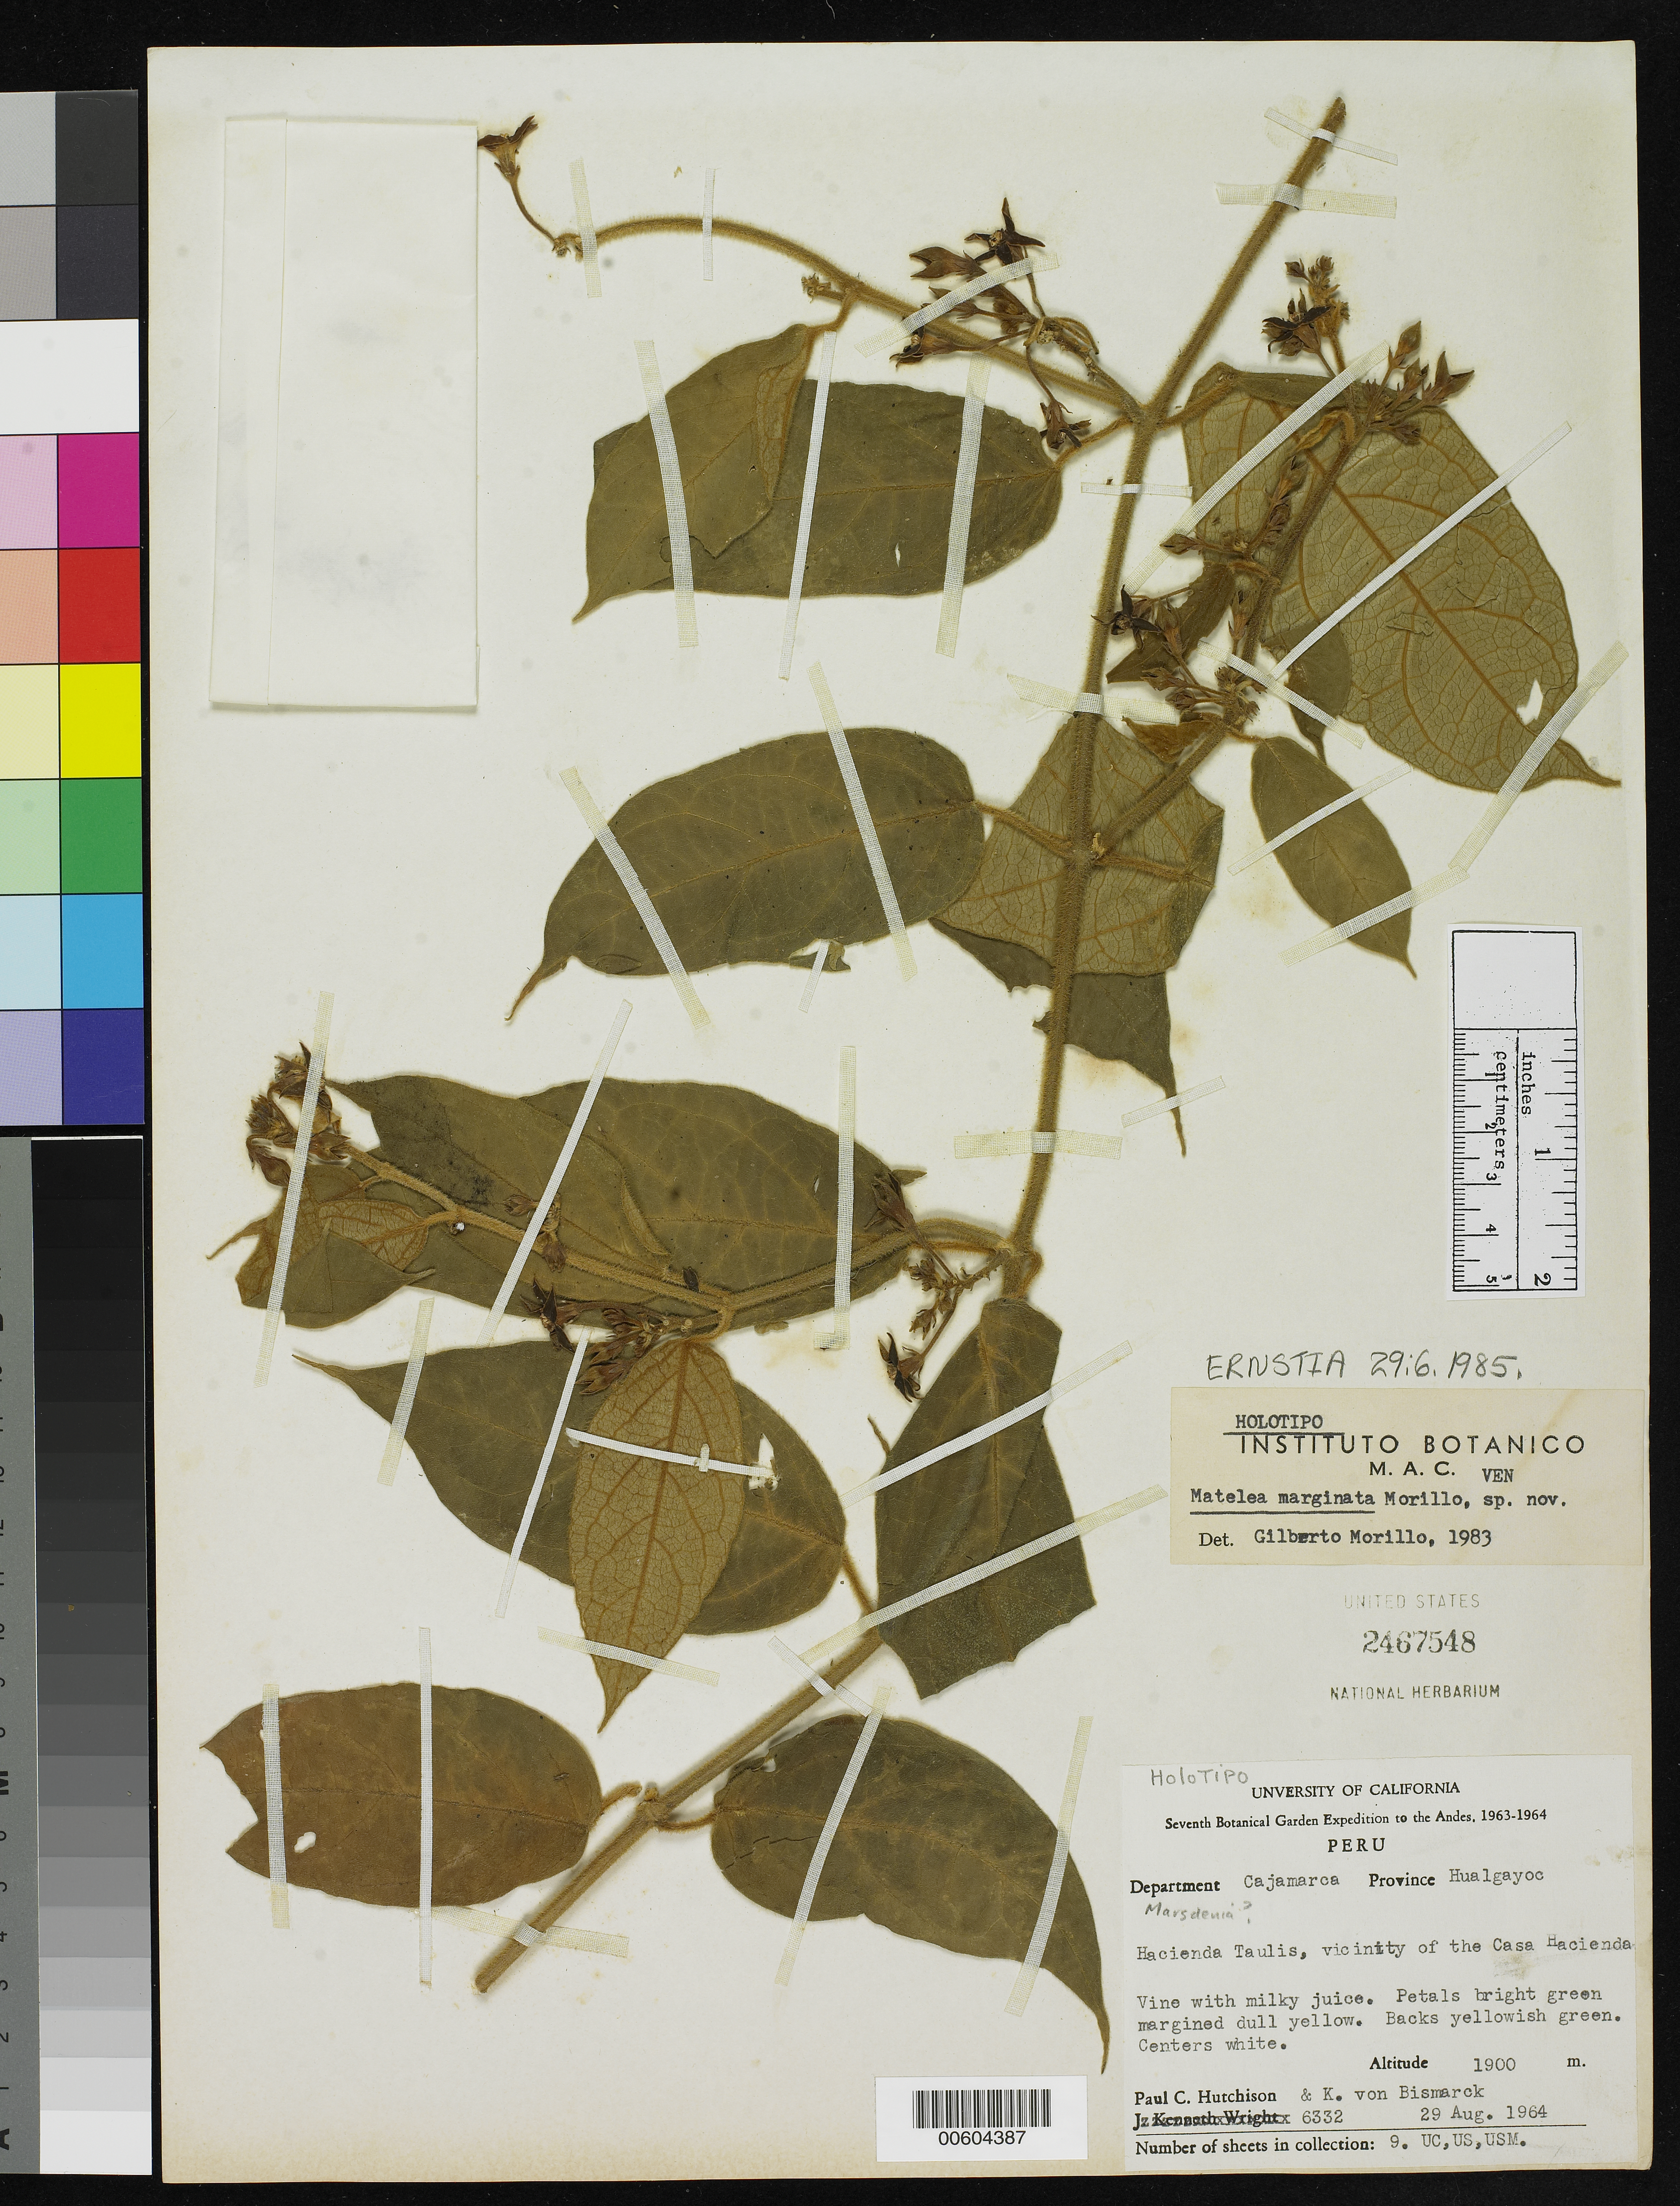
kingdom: Plantae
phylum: Tracheophyta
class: Magnoliopsida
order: Gentianales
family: Apocynaceae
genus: Matelea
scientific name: Matelea marginata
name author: Morillo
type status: Holotype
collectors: P. C. Hutchison & K. von Bismarck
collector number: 6332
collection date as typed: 29 Aug 1964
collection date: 1964-08-29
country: Peru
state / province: Cajamarca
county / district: Hualgayoc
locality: Hacienda Tauli, vicinity of Casa Hacienda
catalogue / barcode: US 2467548